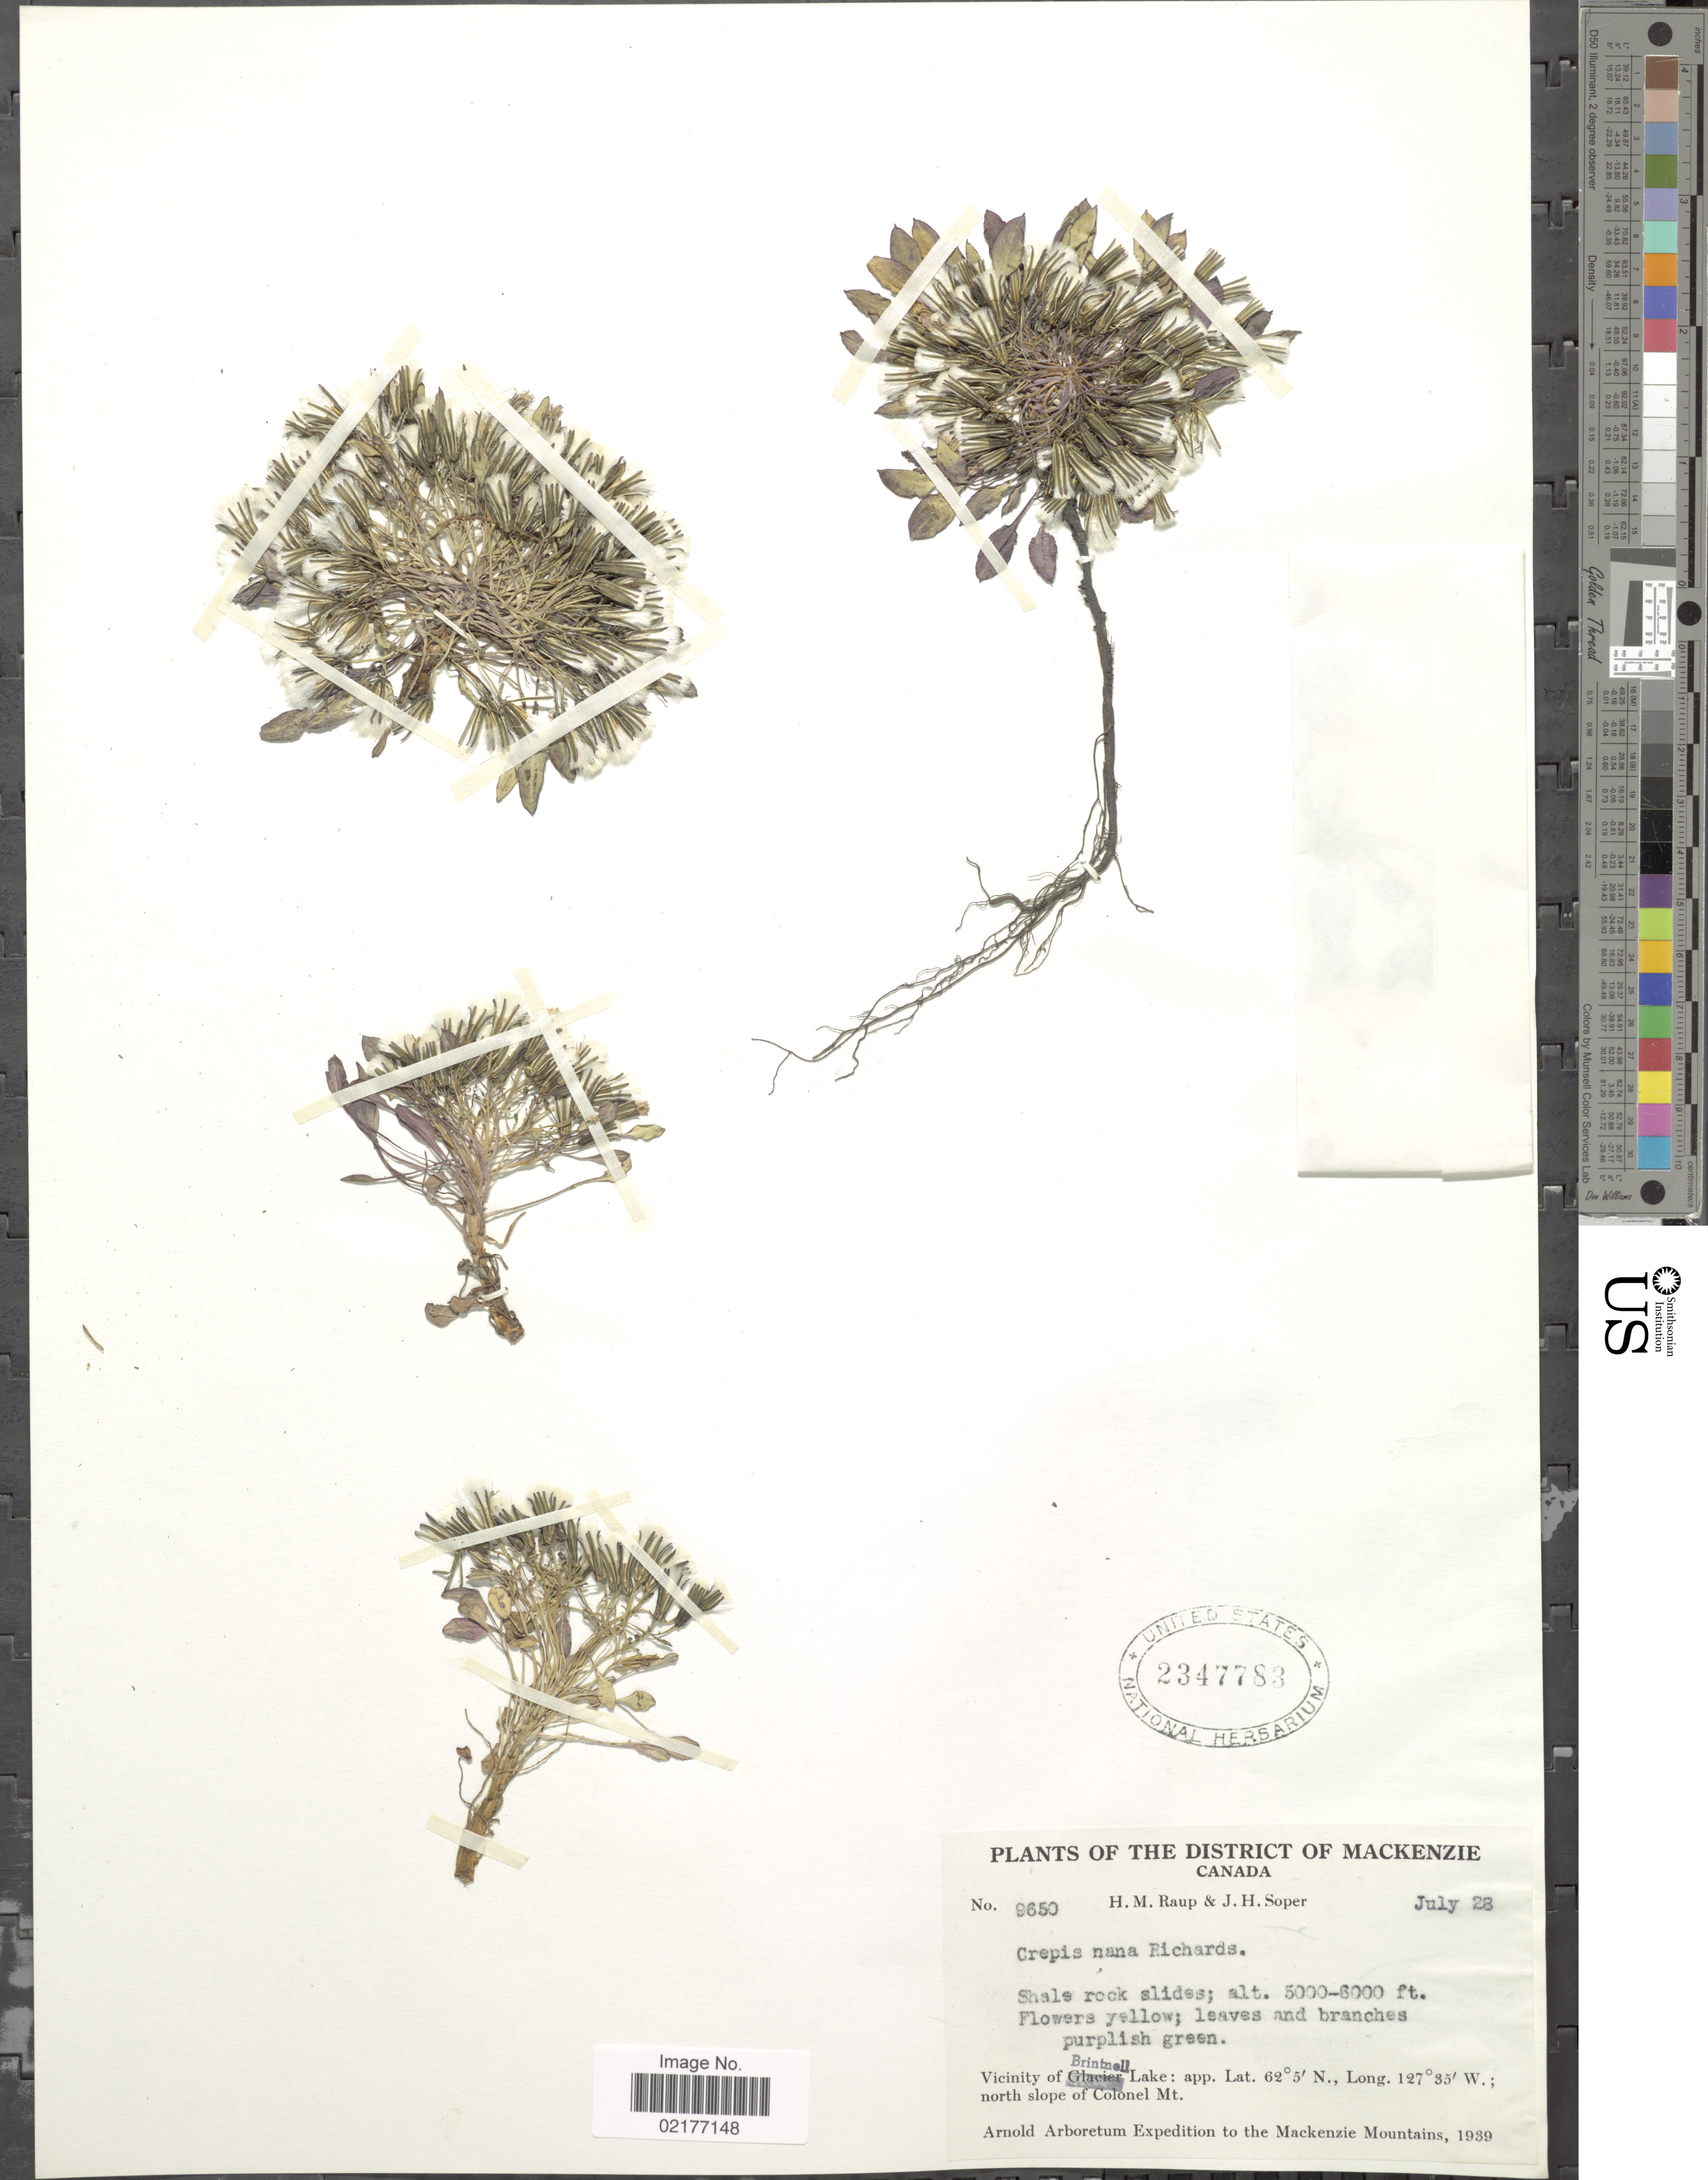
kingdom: Plantae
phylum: Tracheophyta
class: Magnoliopsida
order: Asterales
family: Asteraceae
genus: Askellia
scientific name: Askellia pygmaea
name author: (Ledeb.) Sennikov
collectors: H. Raup & J. H. Soper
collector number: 9650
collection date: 1939-07-28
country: Canada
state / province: British Columbia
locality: The District of Mackenzie, Canada, Vicinity of Brintnell Lake, north slope of Colonel Mt.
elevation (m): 1524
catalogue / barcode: US 2347783